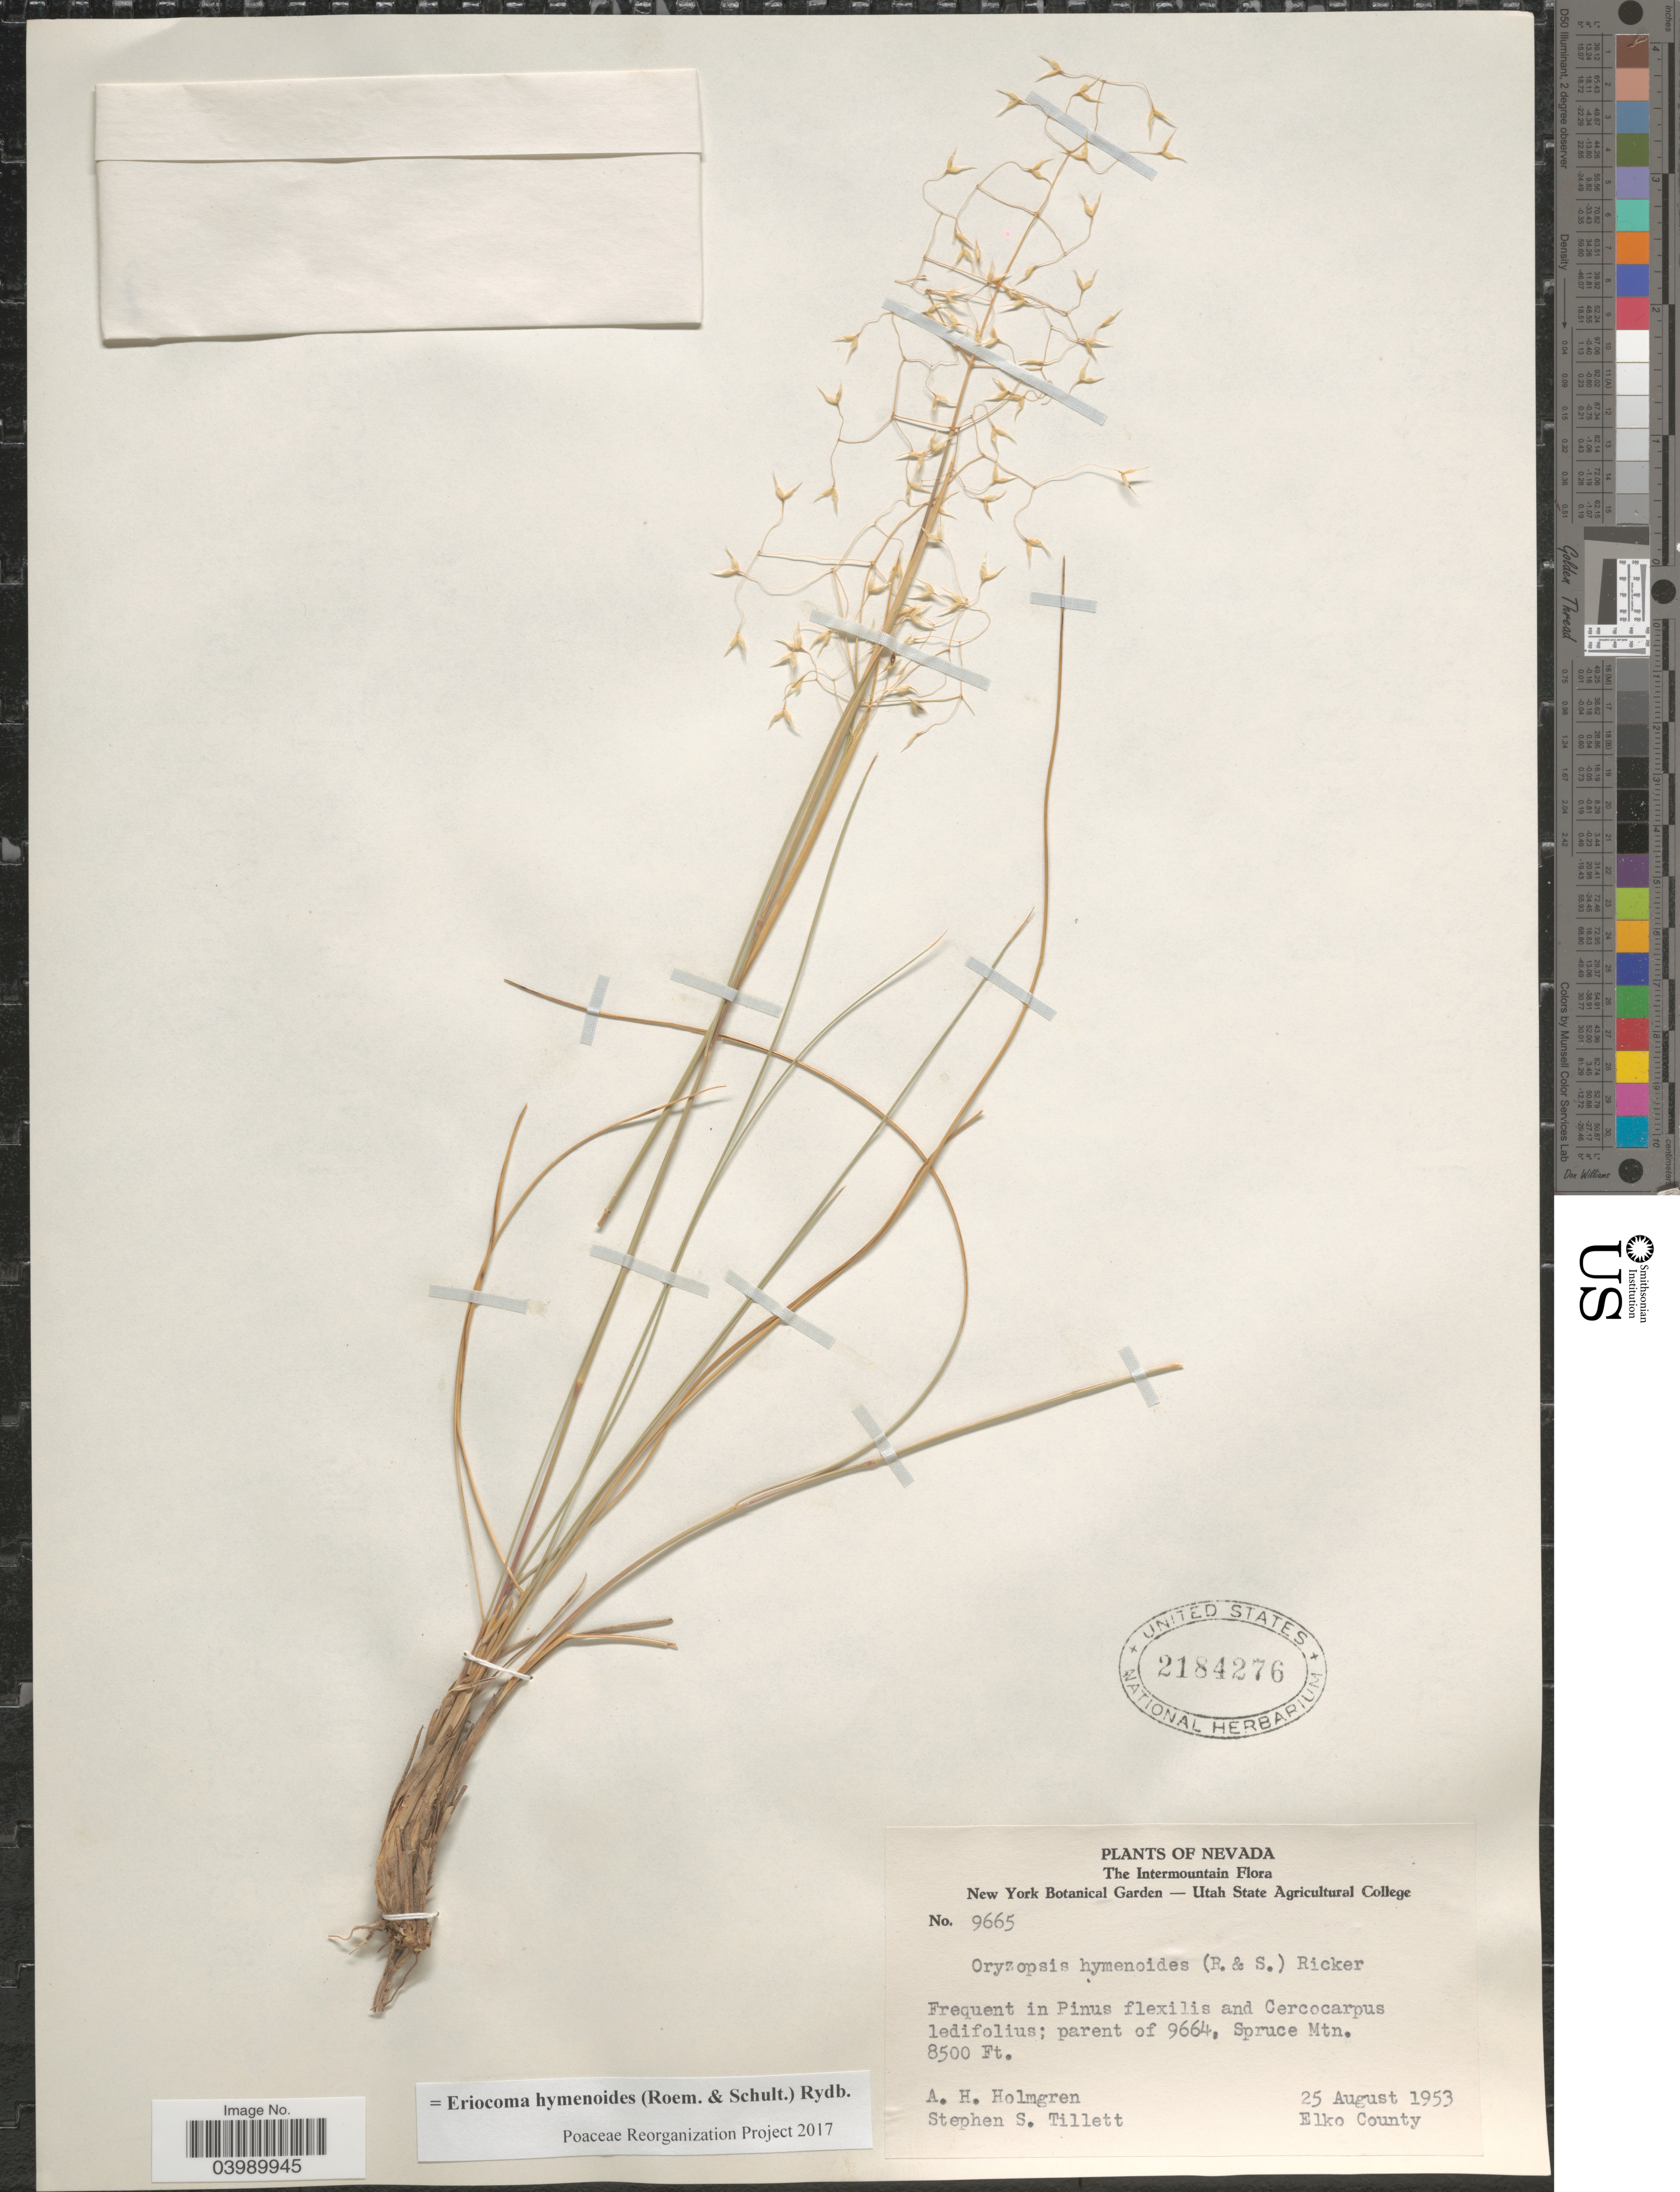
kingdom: Plantae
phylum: Tracheophyta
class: Liliopsida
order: Poales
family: Poaceae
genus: Eriocoma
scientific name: Eriocoma hymenoides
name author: (Roem. & Schult.) Rydb.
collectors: A. H. Holmgren & S. S. Tillett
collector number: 9665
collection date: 1953-08-25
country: United States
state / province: Nevada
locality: The Intermountain. Spruce Mtn. Elko County.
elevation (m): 2591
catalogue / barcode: US 2184276